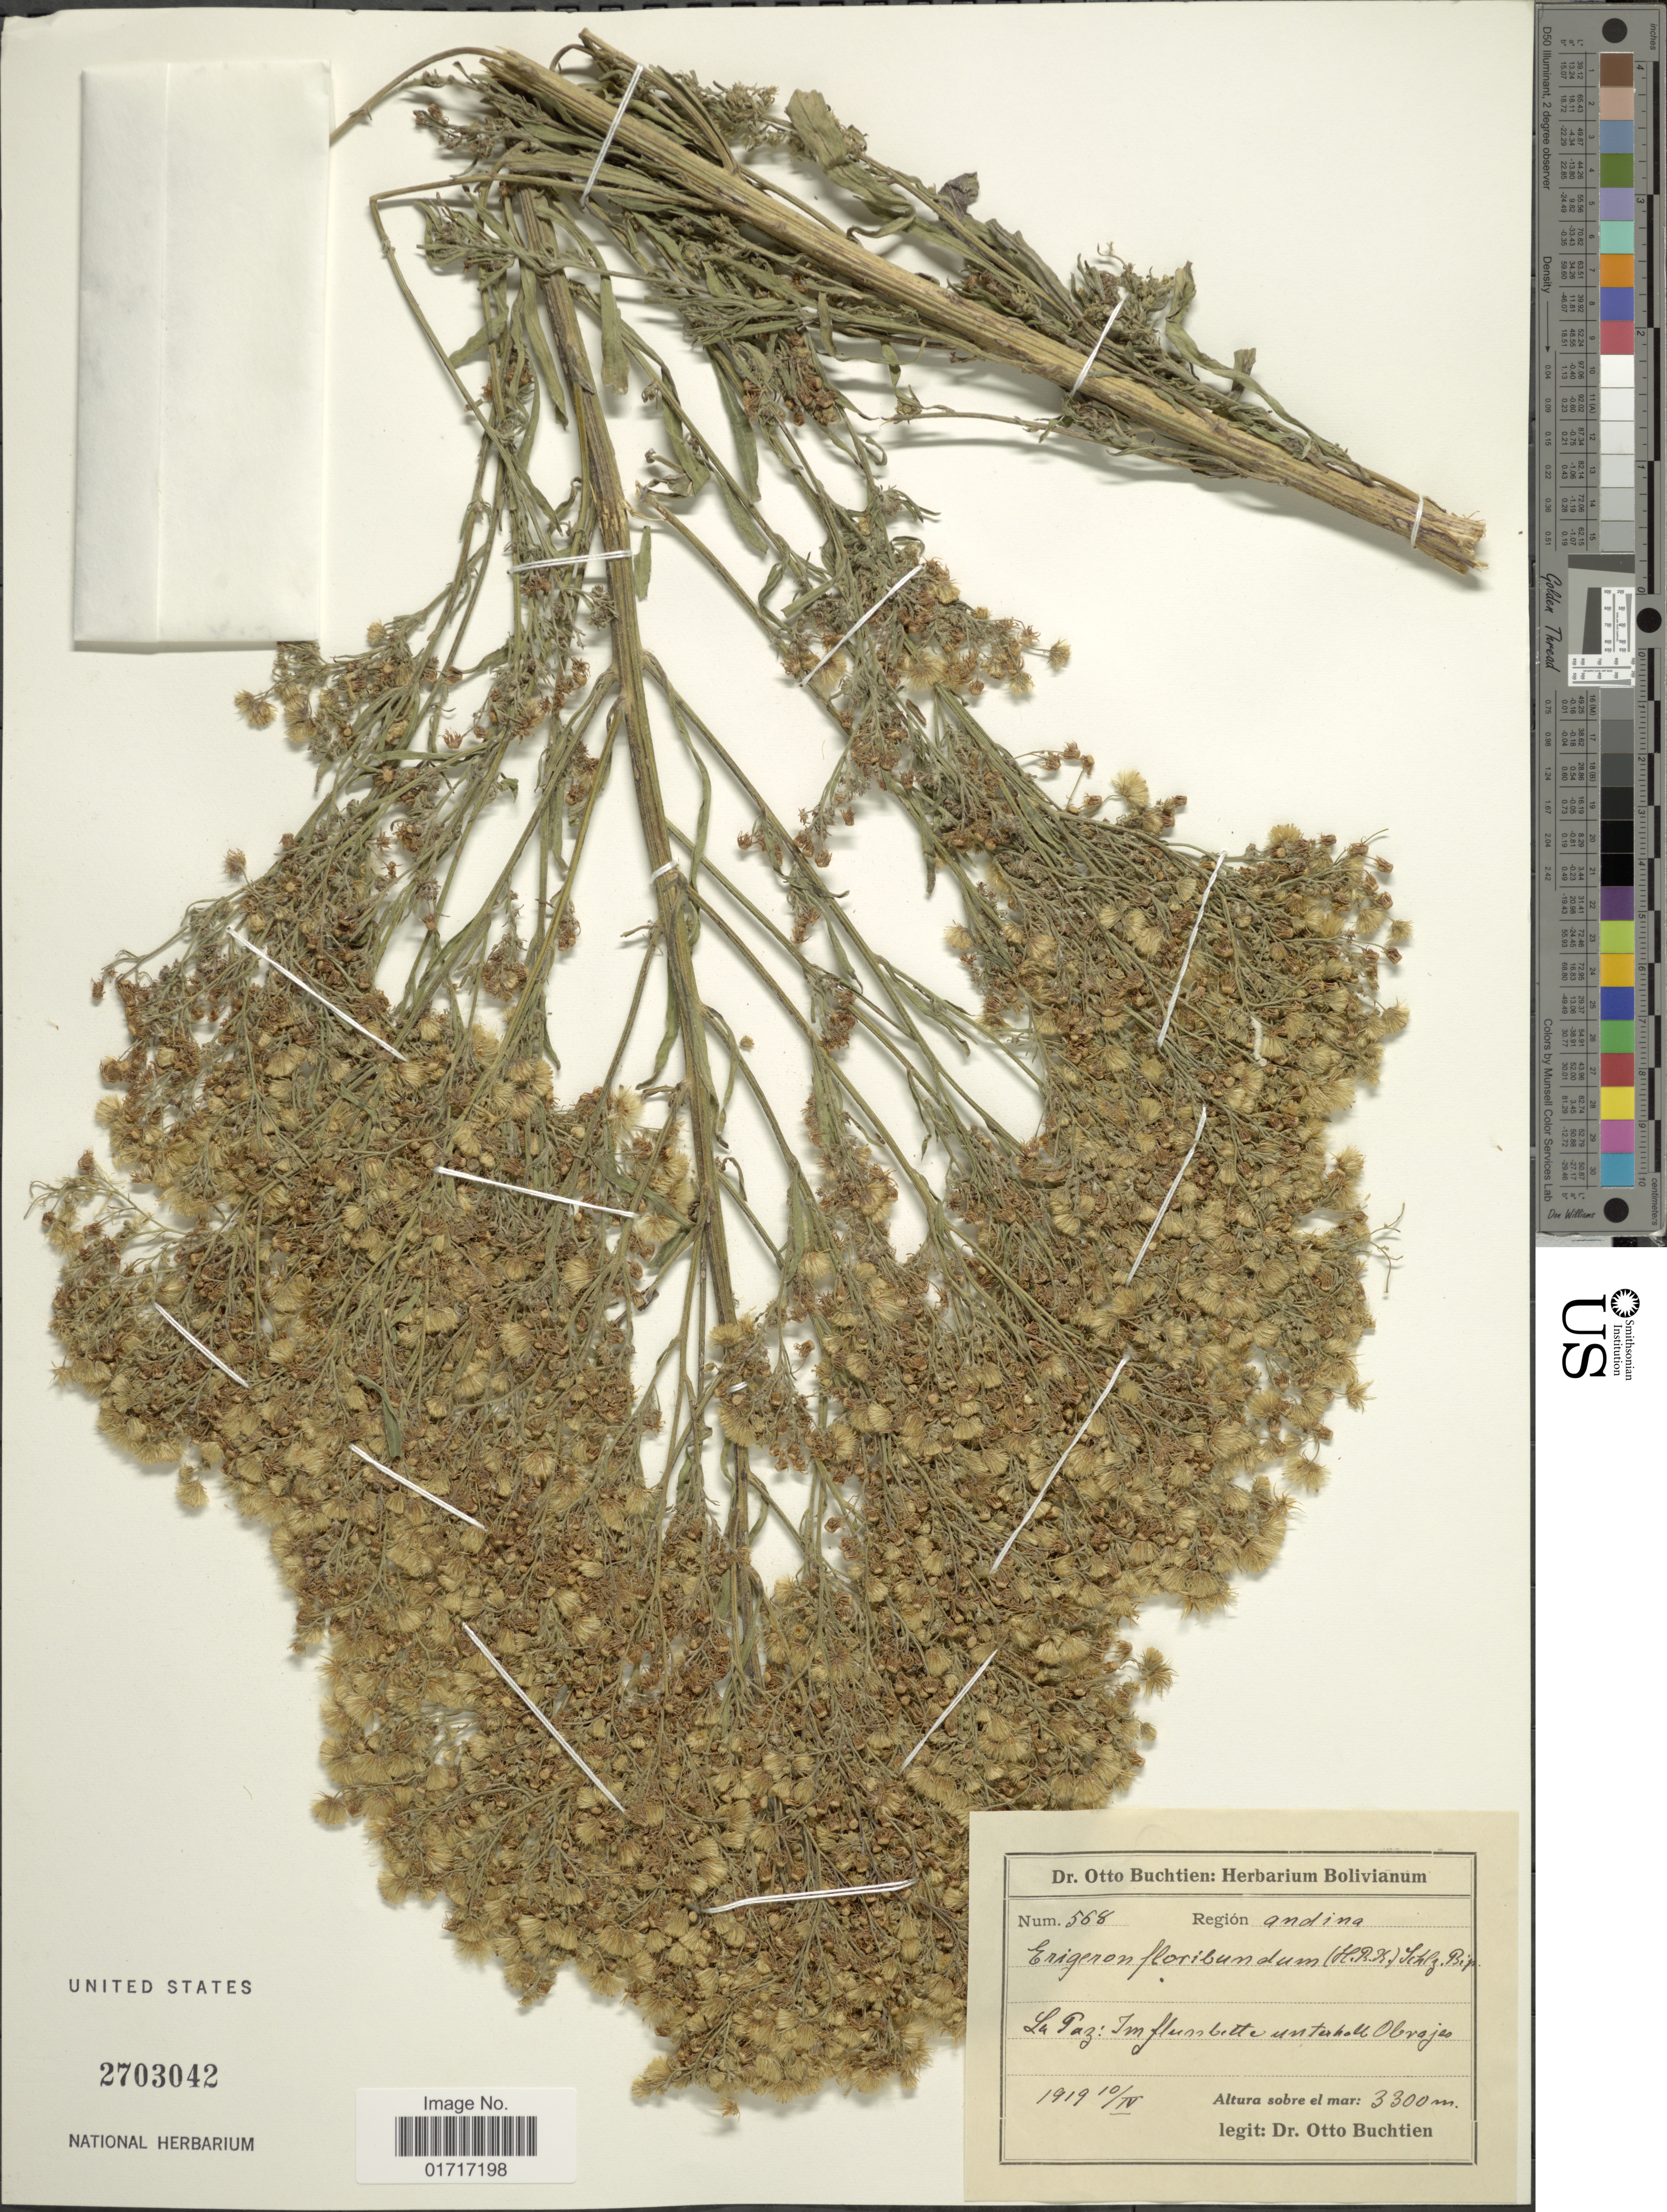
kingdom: Plantae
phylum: Tracheophyta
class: Magnoliopsida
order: Asterales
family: Asteraceae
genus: Conyza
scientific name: Conyza floribunda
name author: Kunth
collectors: O. Buchtien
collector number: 568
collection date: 1919-04-10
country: Bolivia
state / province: La Paz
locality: Obrajes, Region andina.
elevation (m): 3300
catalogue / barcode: US 2703042